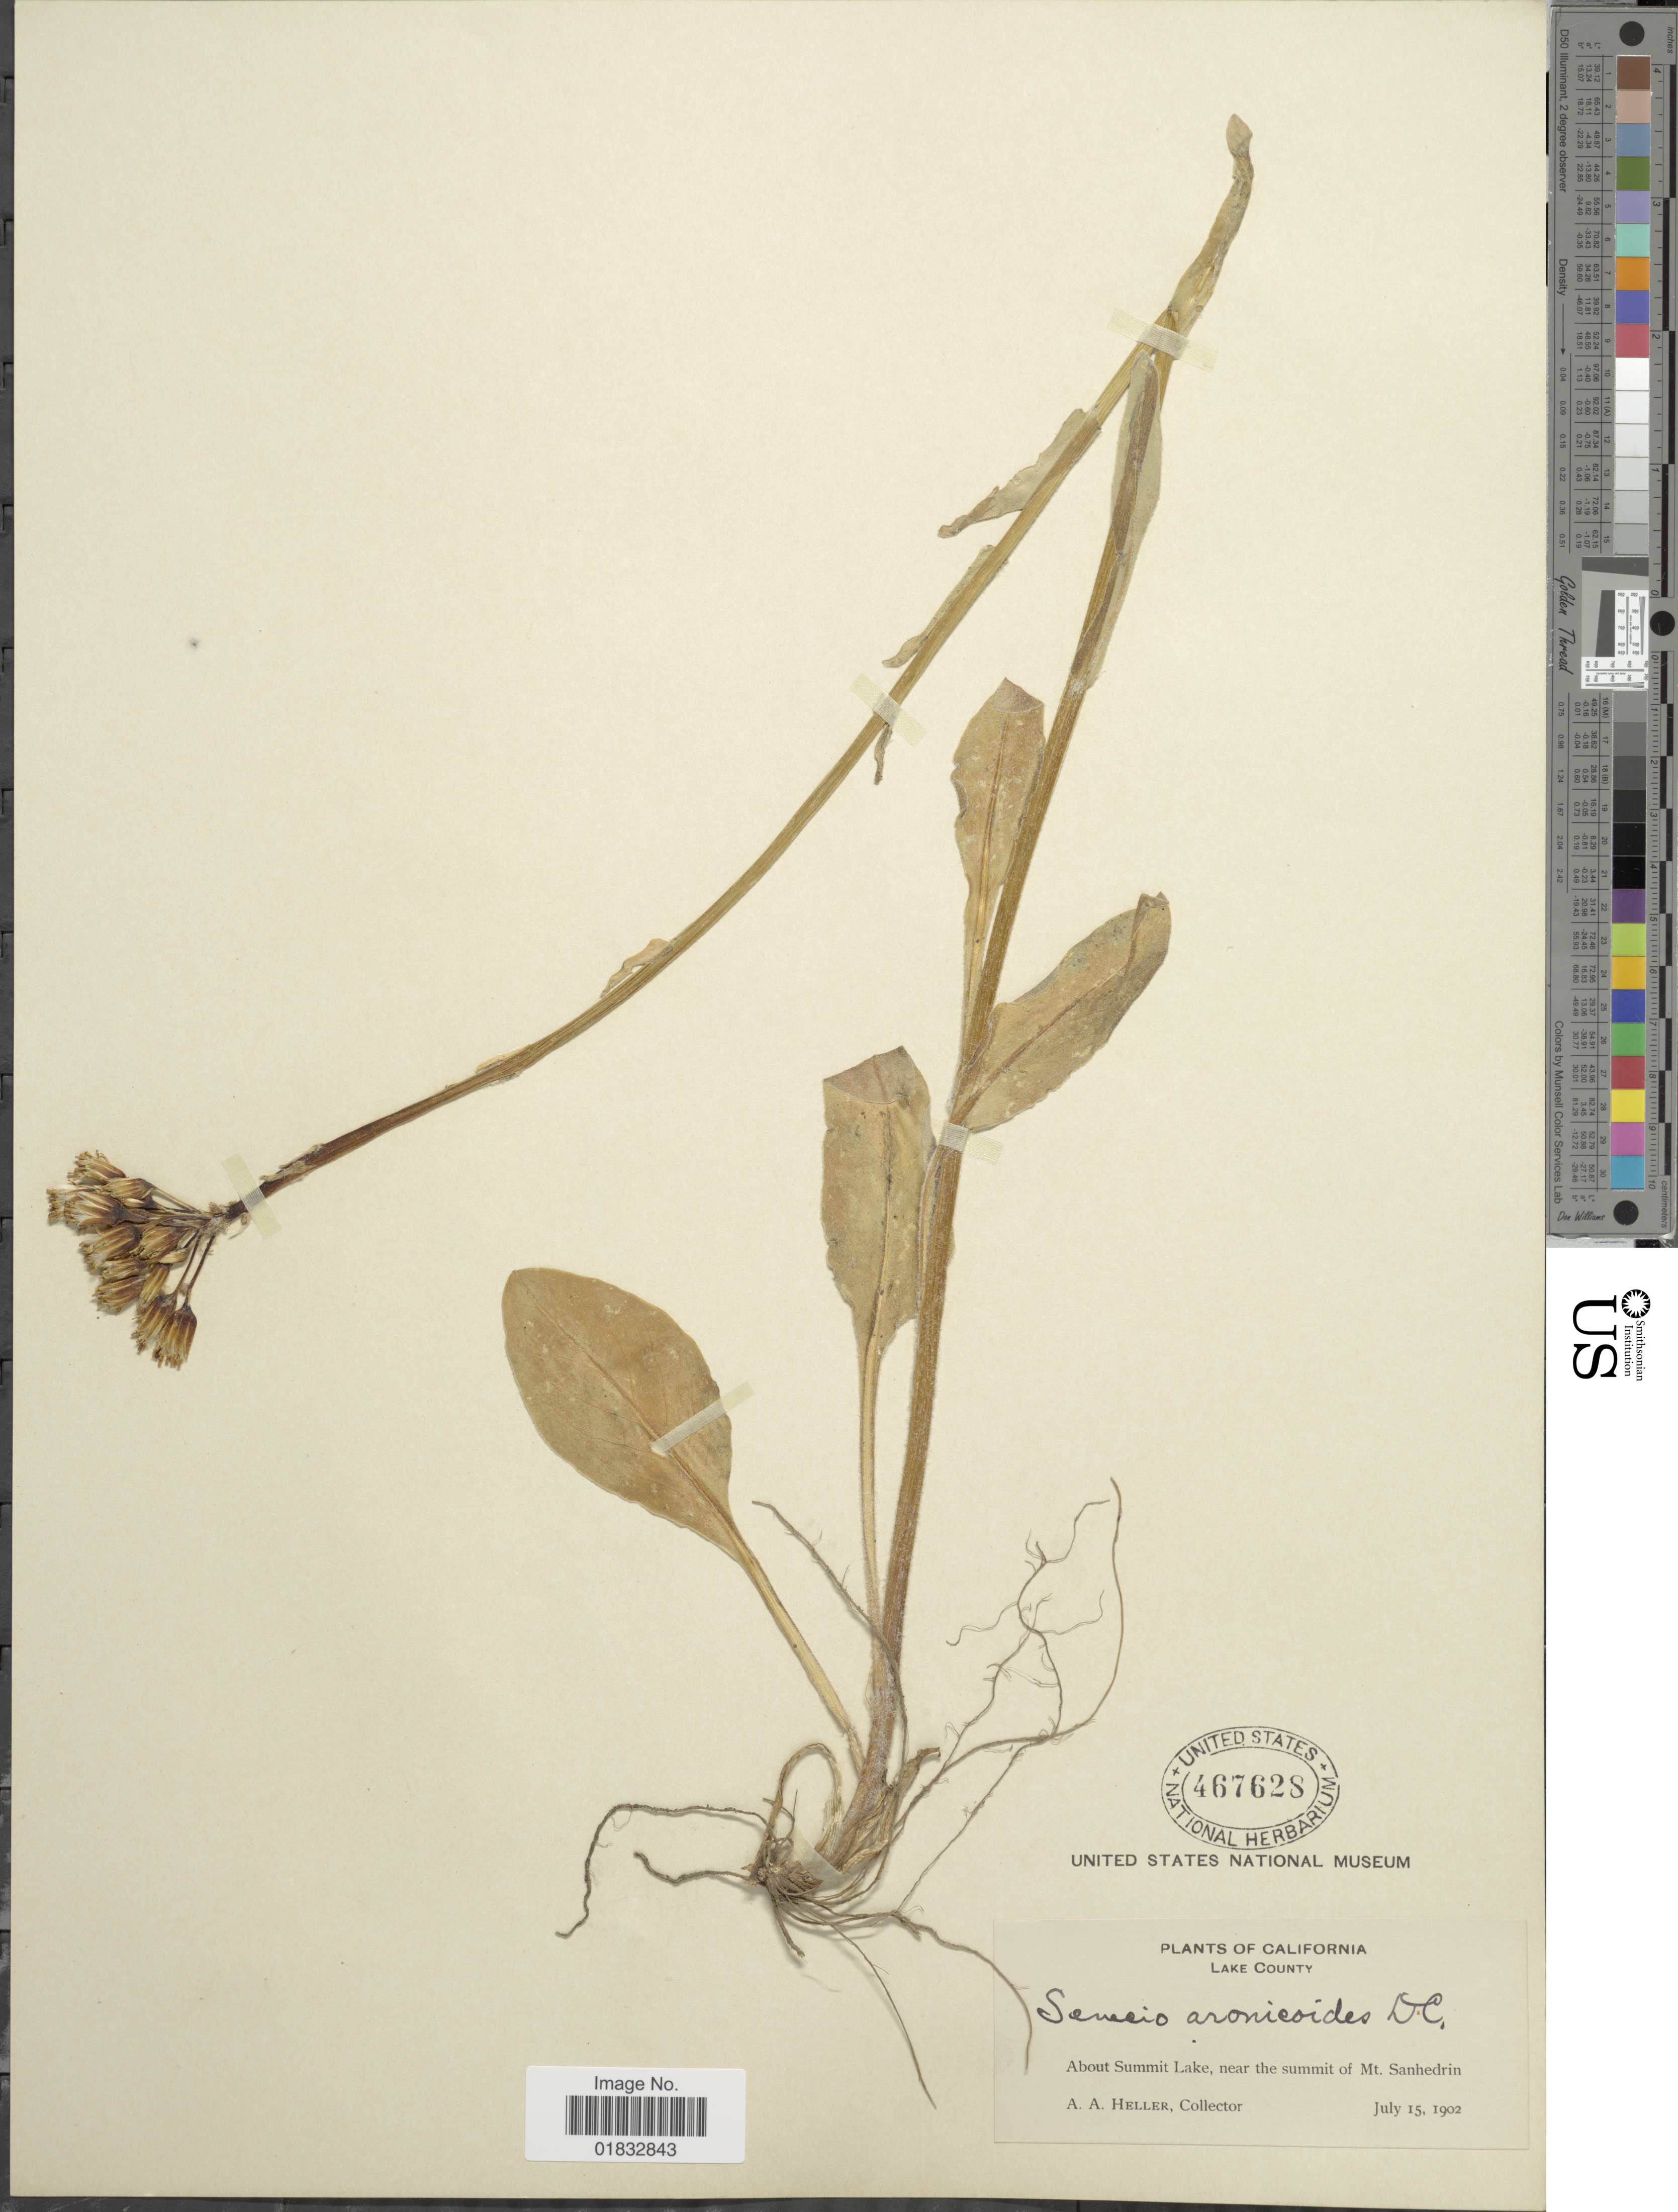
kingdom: Plantae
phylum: Tracheophyta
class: Magnoliopsida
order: Asterales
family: Asteraceae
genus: Senecio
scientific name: Senecio aronicoides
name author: DC.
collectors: A. A. Heller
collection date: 1902-07-15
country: United States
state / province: California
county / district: Lake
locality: Lake County, About Summit Lake, near summit of Mt. Sanhedrin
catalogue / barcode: US 467628